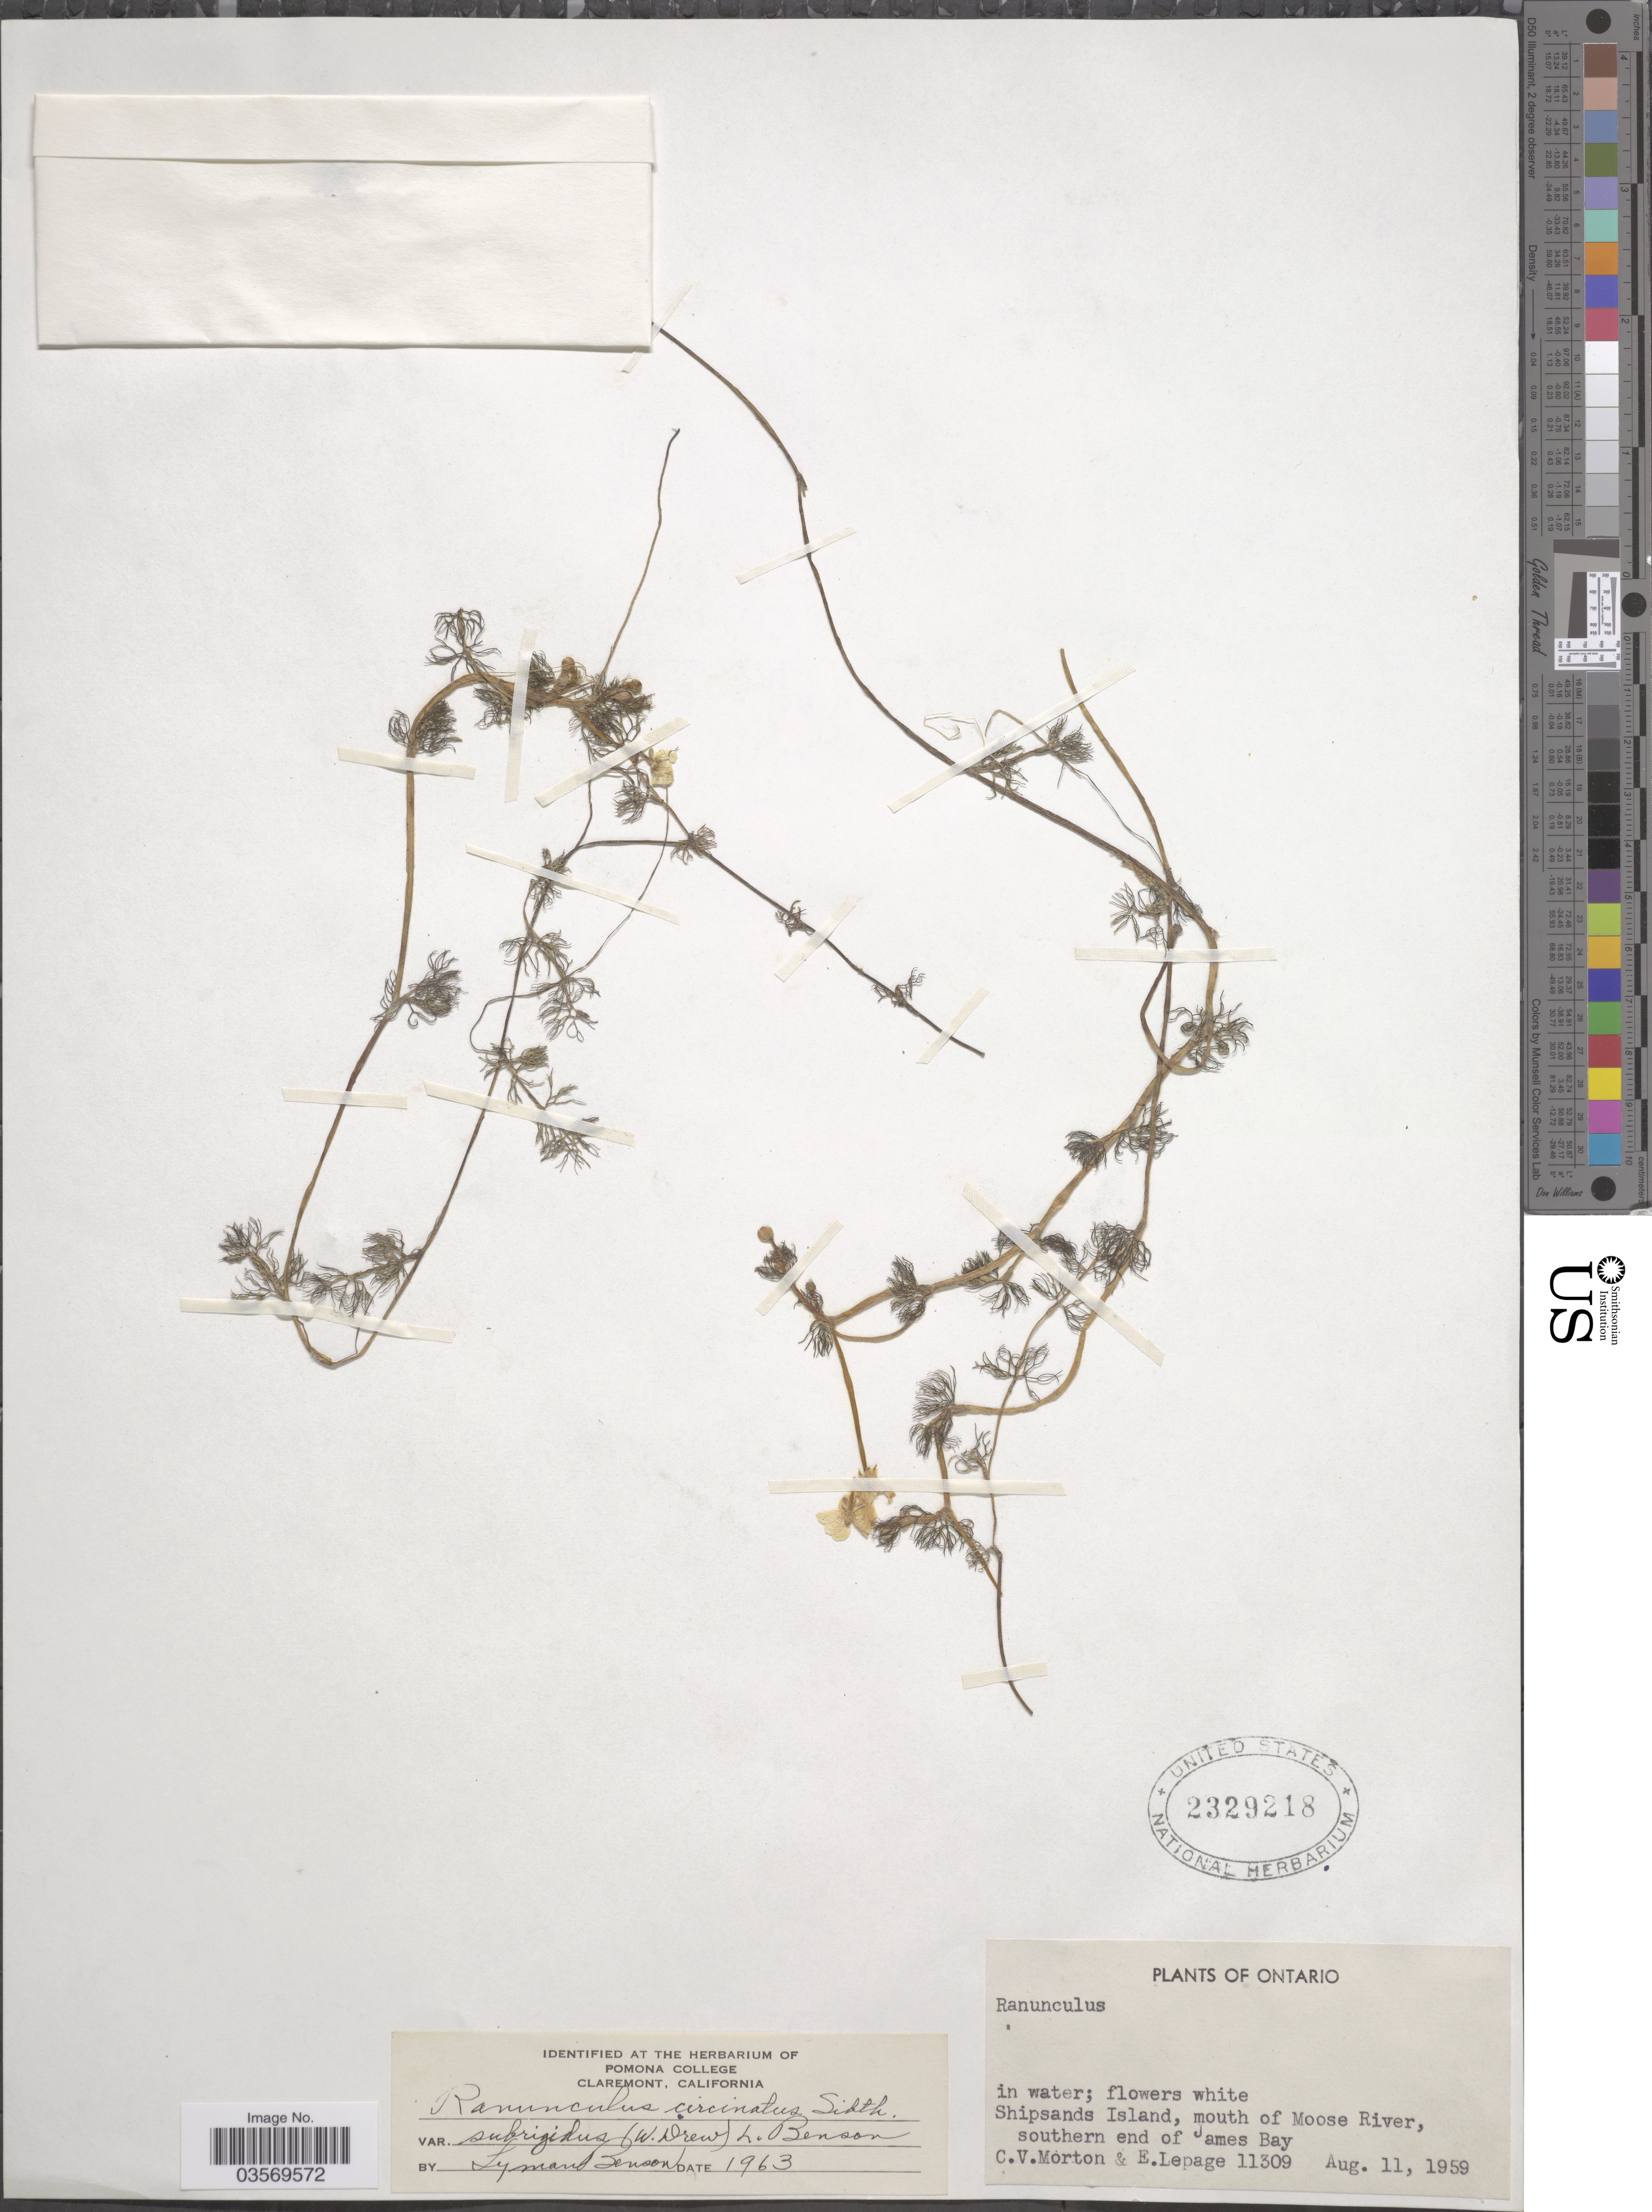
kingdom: Plantae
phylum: Tracheophyta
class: Magnoliopsida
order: Ranunculales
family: Ranunculaceae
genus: Ranunculus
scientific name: Ranunculus subrigidus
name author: W.B. Drew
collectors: C. V. Morton & E. Lepage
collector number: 11309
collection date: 1959-08-11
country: Canada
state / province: Ontario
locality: Shipsands Island, mouth of Moose River, southern end of James Bay.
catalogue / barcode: US 2329218